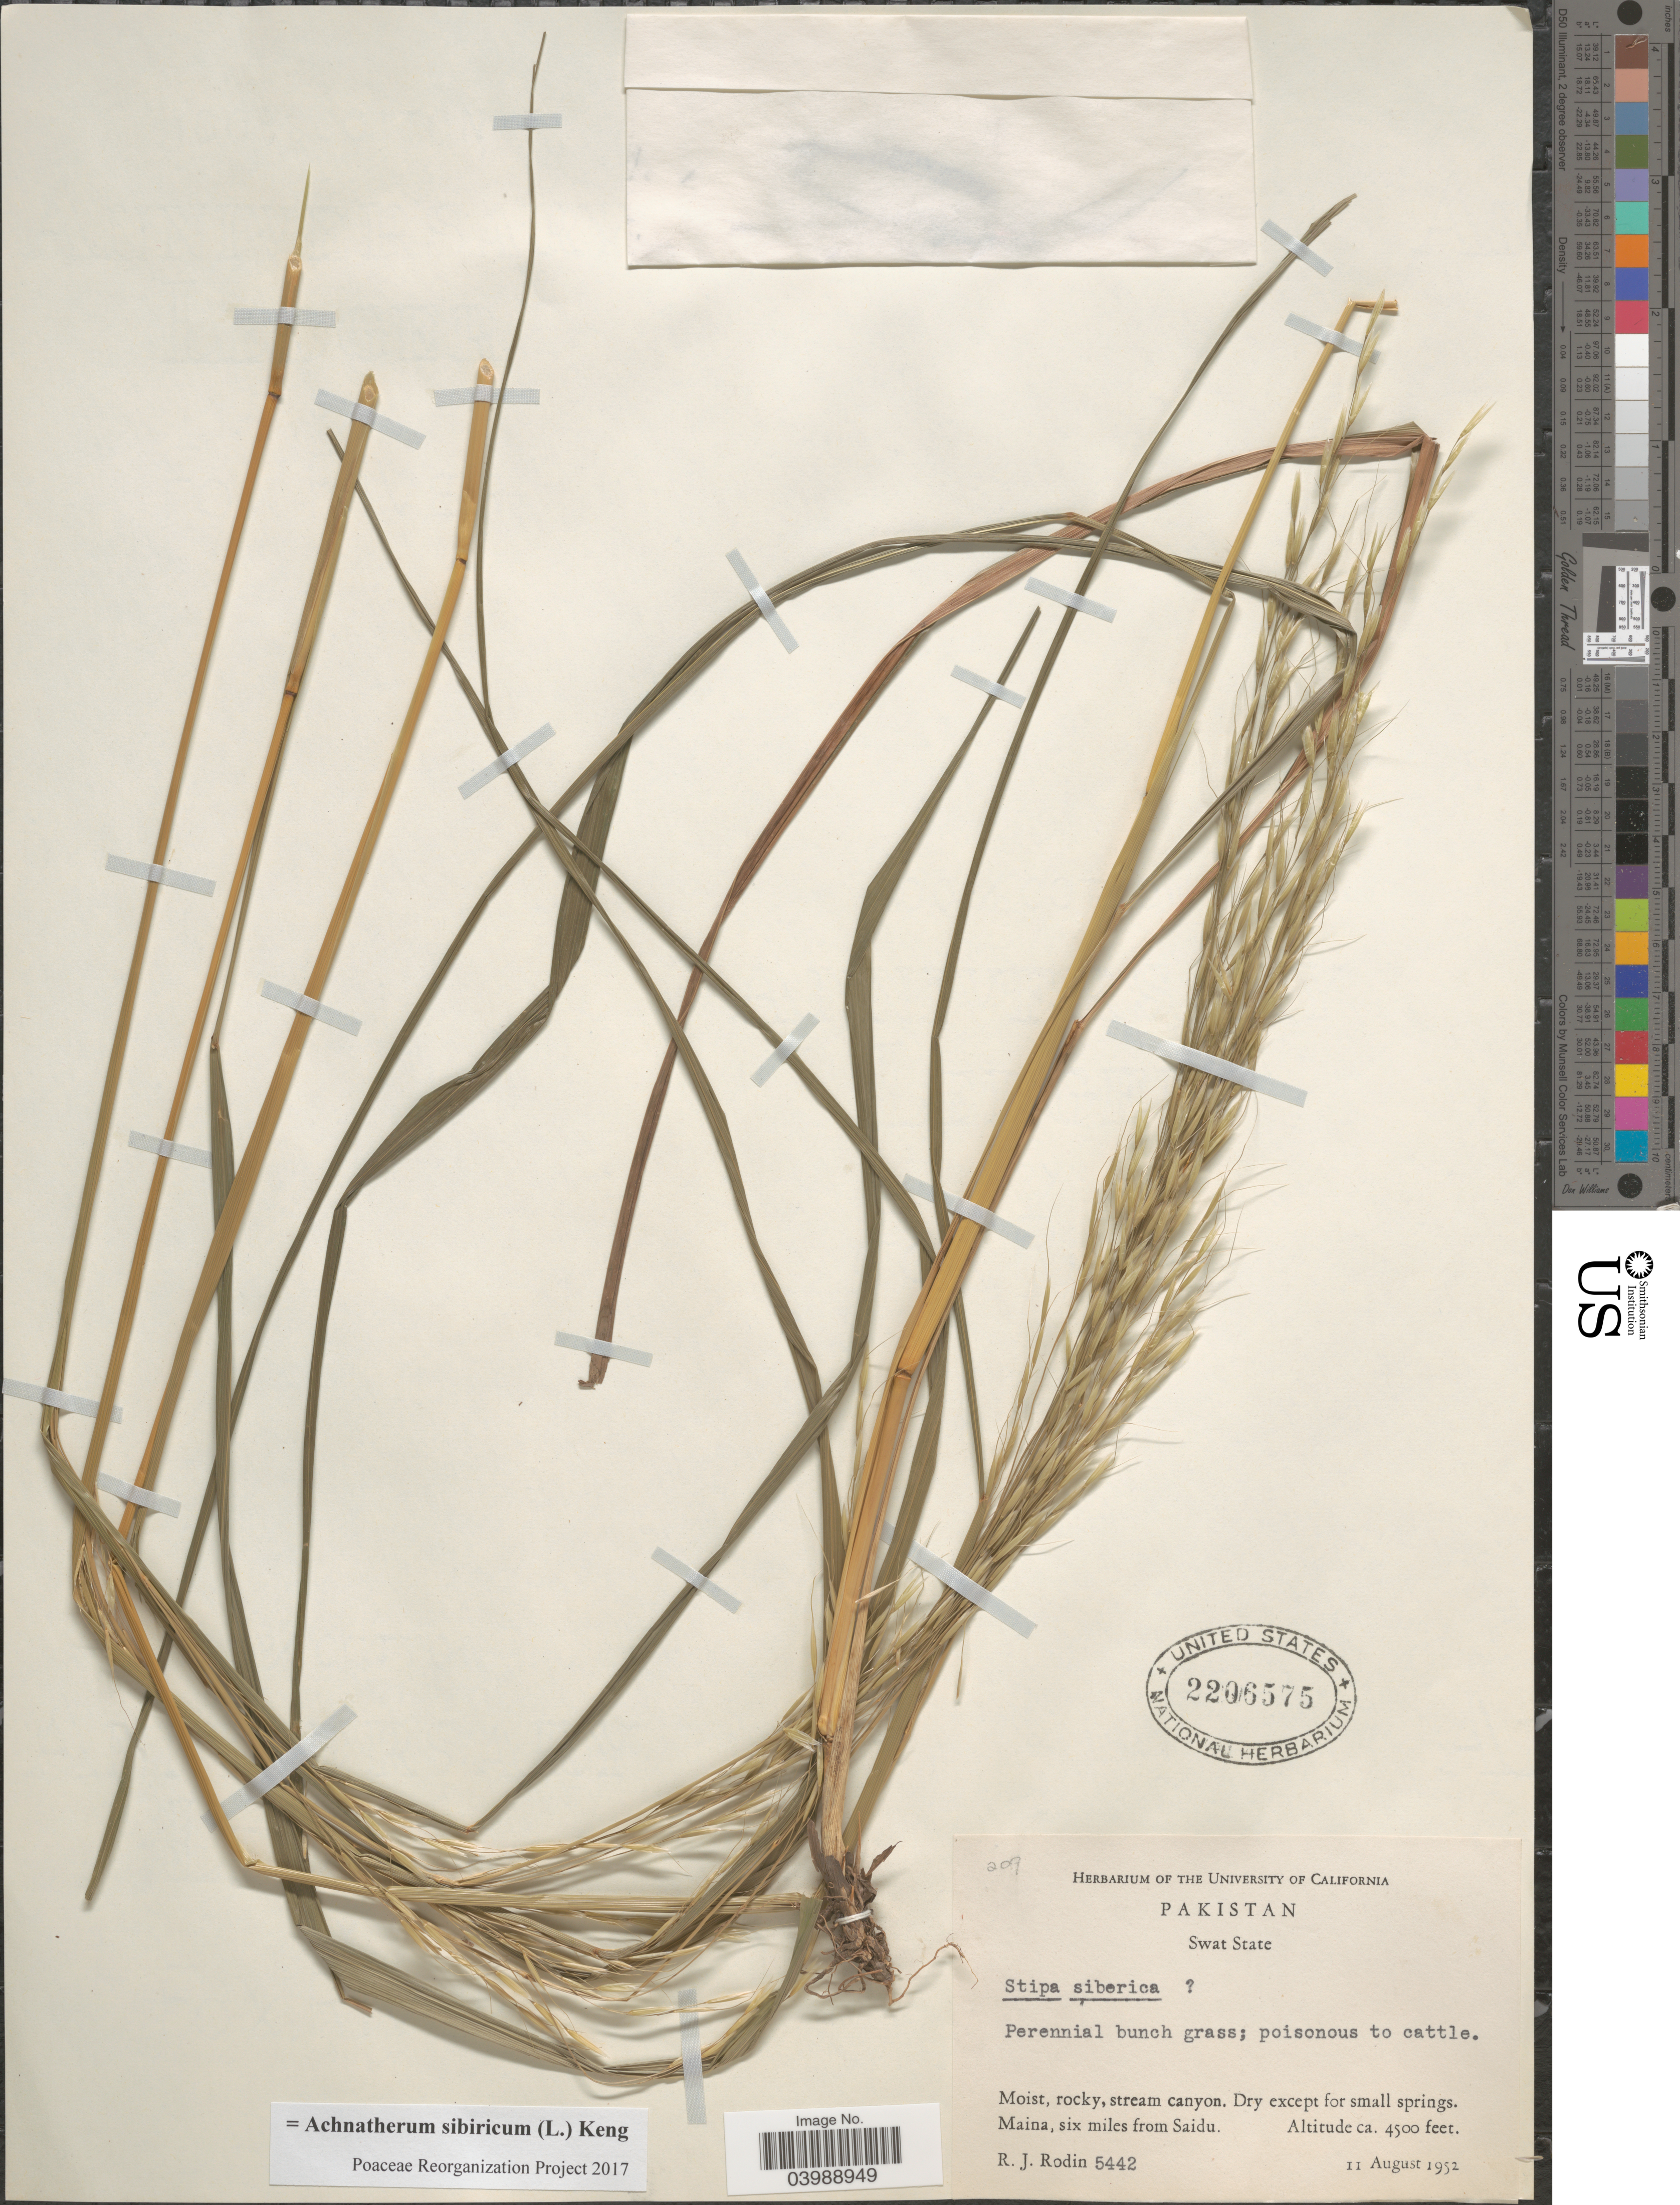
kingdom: Plantae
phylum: Tracheophyta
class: Liliopsida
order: Poales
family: Poaceae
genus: Achnatherum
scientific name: Achnatherum sibiricum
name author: (L.) Keng ex Tzvelev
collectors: R. J. Rodin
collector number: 5442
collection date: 1952-08-11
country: Pakistan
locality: Swat State. Maina, six miles from Saidu.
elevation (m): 1372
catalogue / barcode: US 2206575